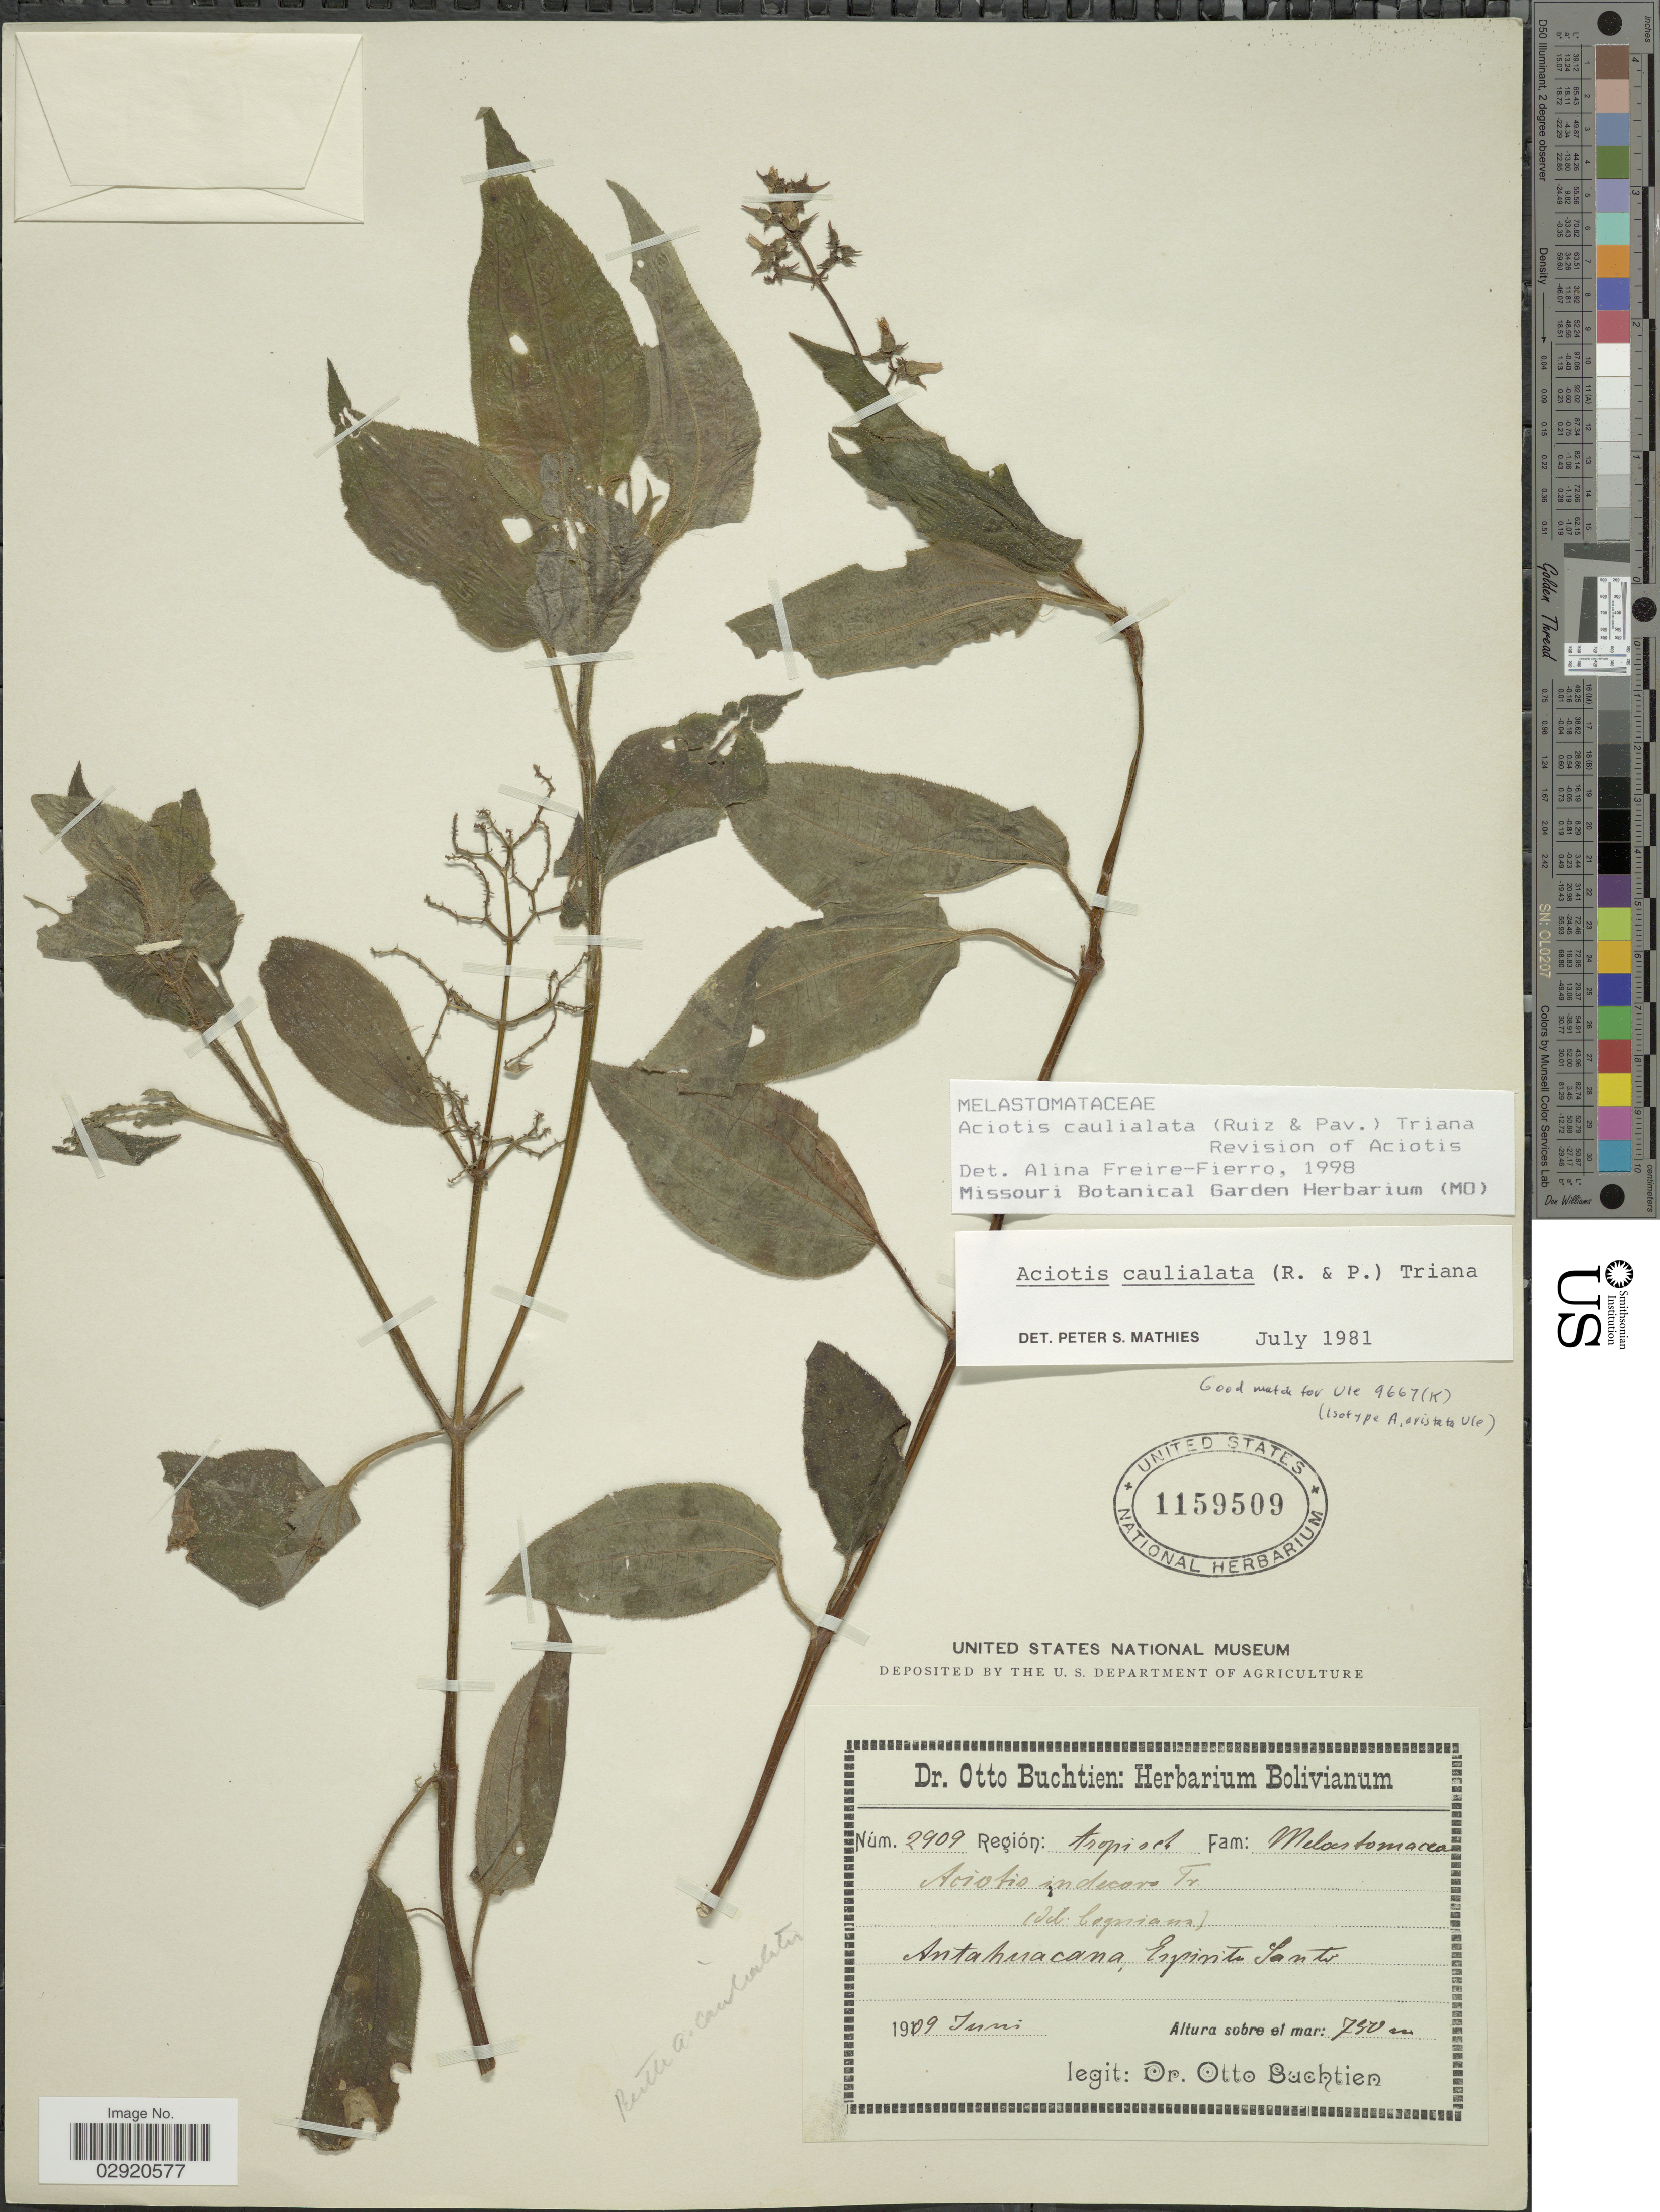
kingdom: Plantae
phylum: Tracheophyta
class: Magnoliopsida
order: Myrtales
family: Melastomataceae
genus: Aciotis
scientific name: Aciotis rubricaulis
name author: (Mart. ex DC.) Triana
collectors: O. Buchtien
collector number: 2909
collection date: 1909-06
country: Bolivia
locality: Antahuacana, Espirito Santo.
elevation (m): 750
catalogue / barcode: US 1159509